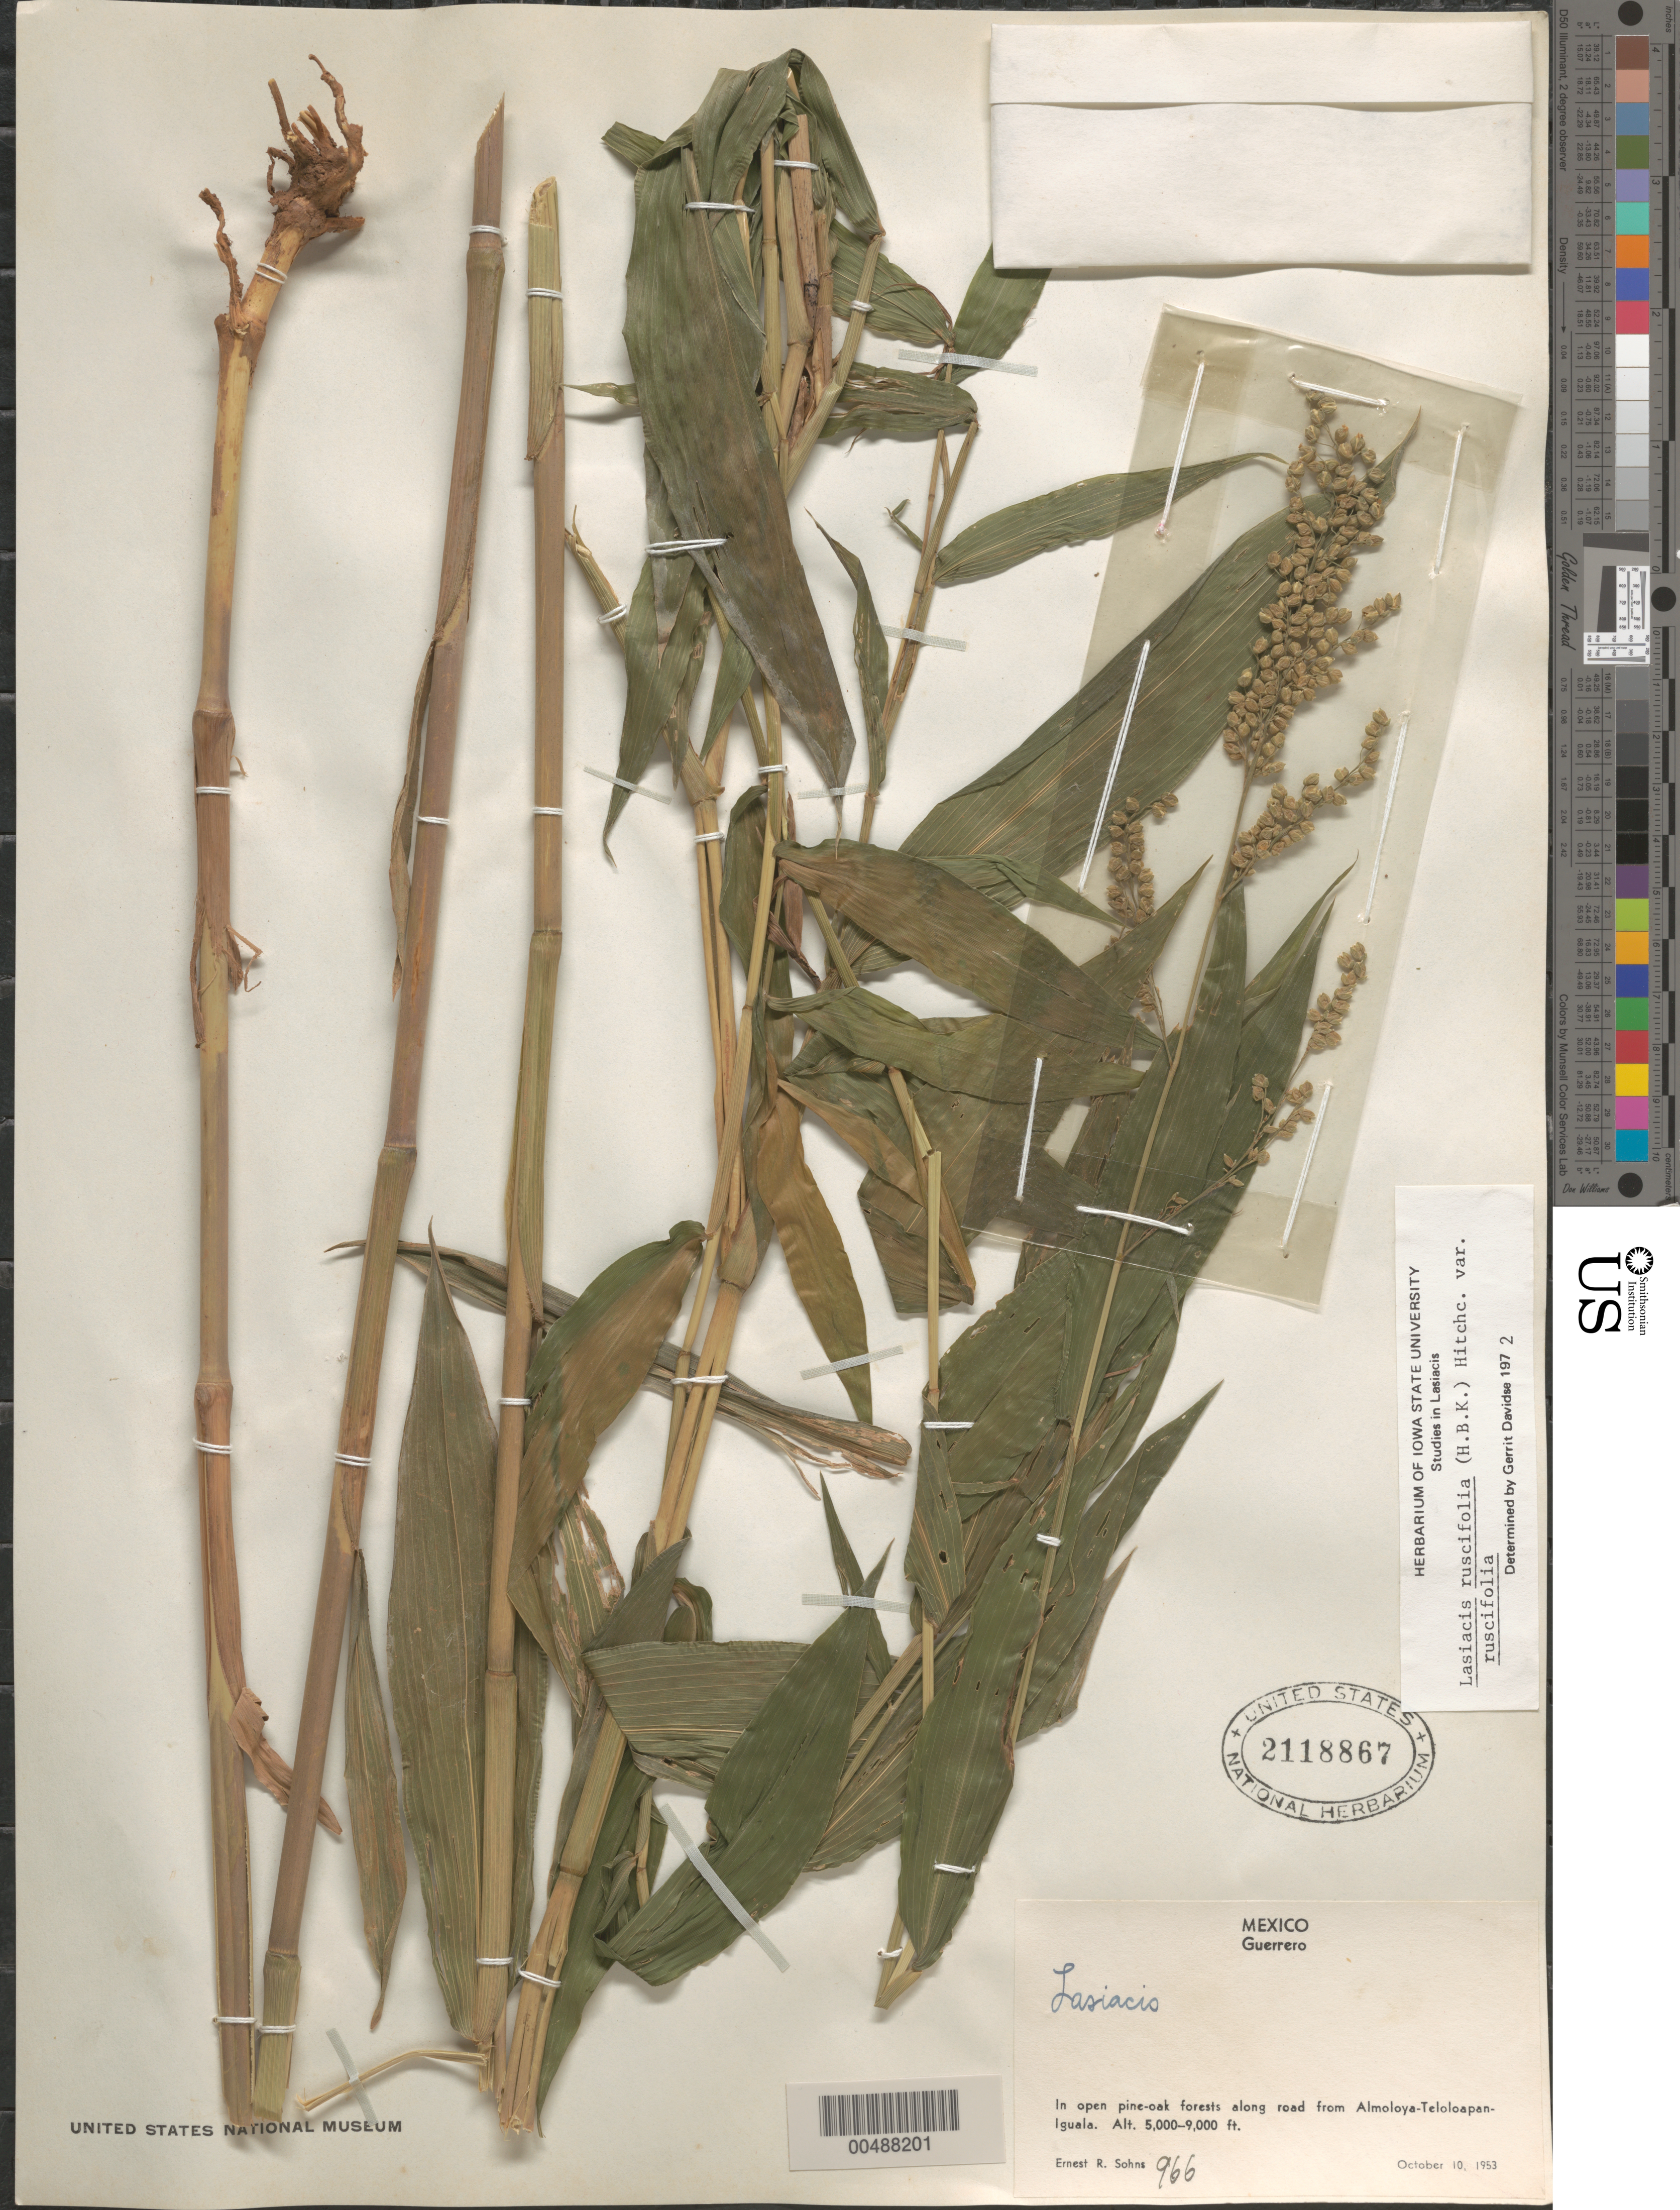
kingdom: Plantae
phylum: Tracheophyta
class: Liliopsida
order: Poales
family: Poaceae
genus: Lasiacis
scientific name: Lasiacis ruscifolia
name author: (Kunth) Hitchc.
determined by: Davidse, Gerrit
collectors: E. R. Sohns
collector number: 966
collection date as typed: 10 Oct 1953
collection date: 1953-10-10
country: Mexico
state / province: Guerrero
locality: Along rd from Almoloya - Teloloapan - Iguala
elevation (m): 1524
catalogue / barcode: US 2118867